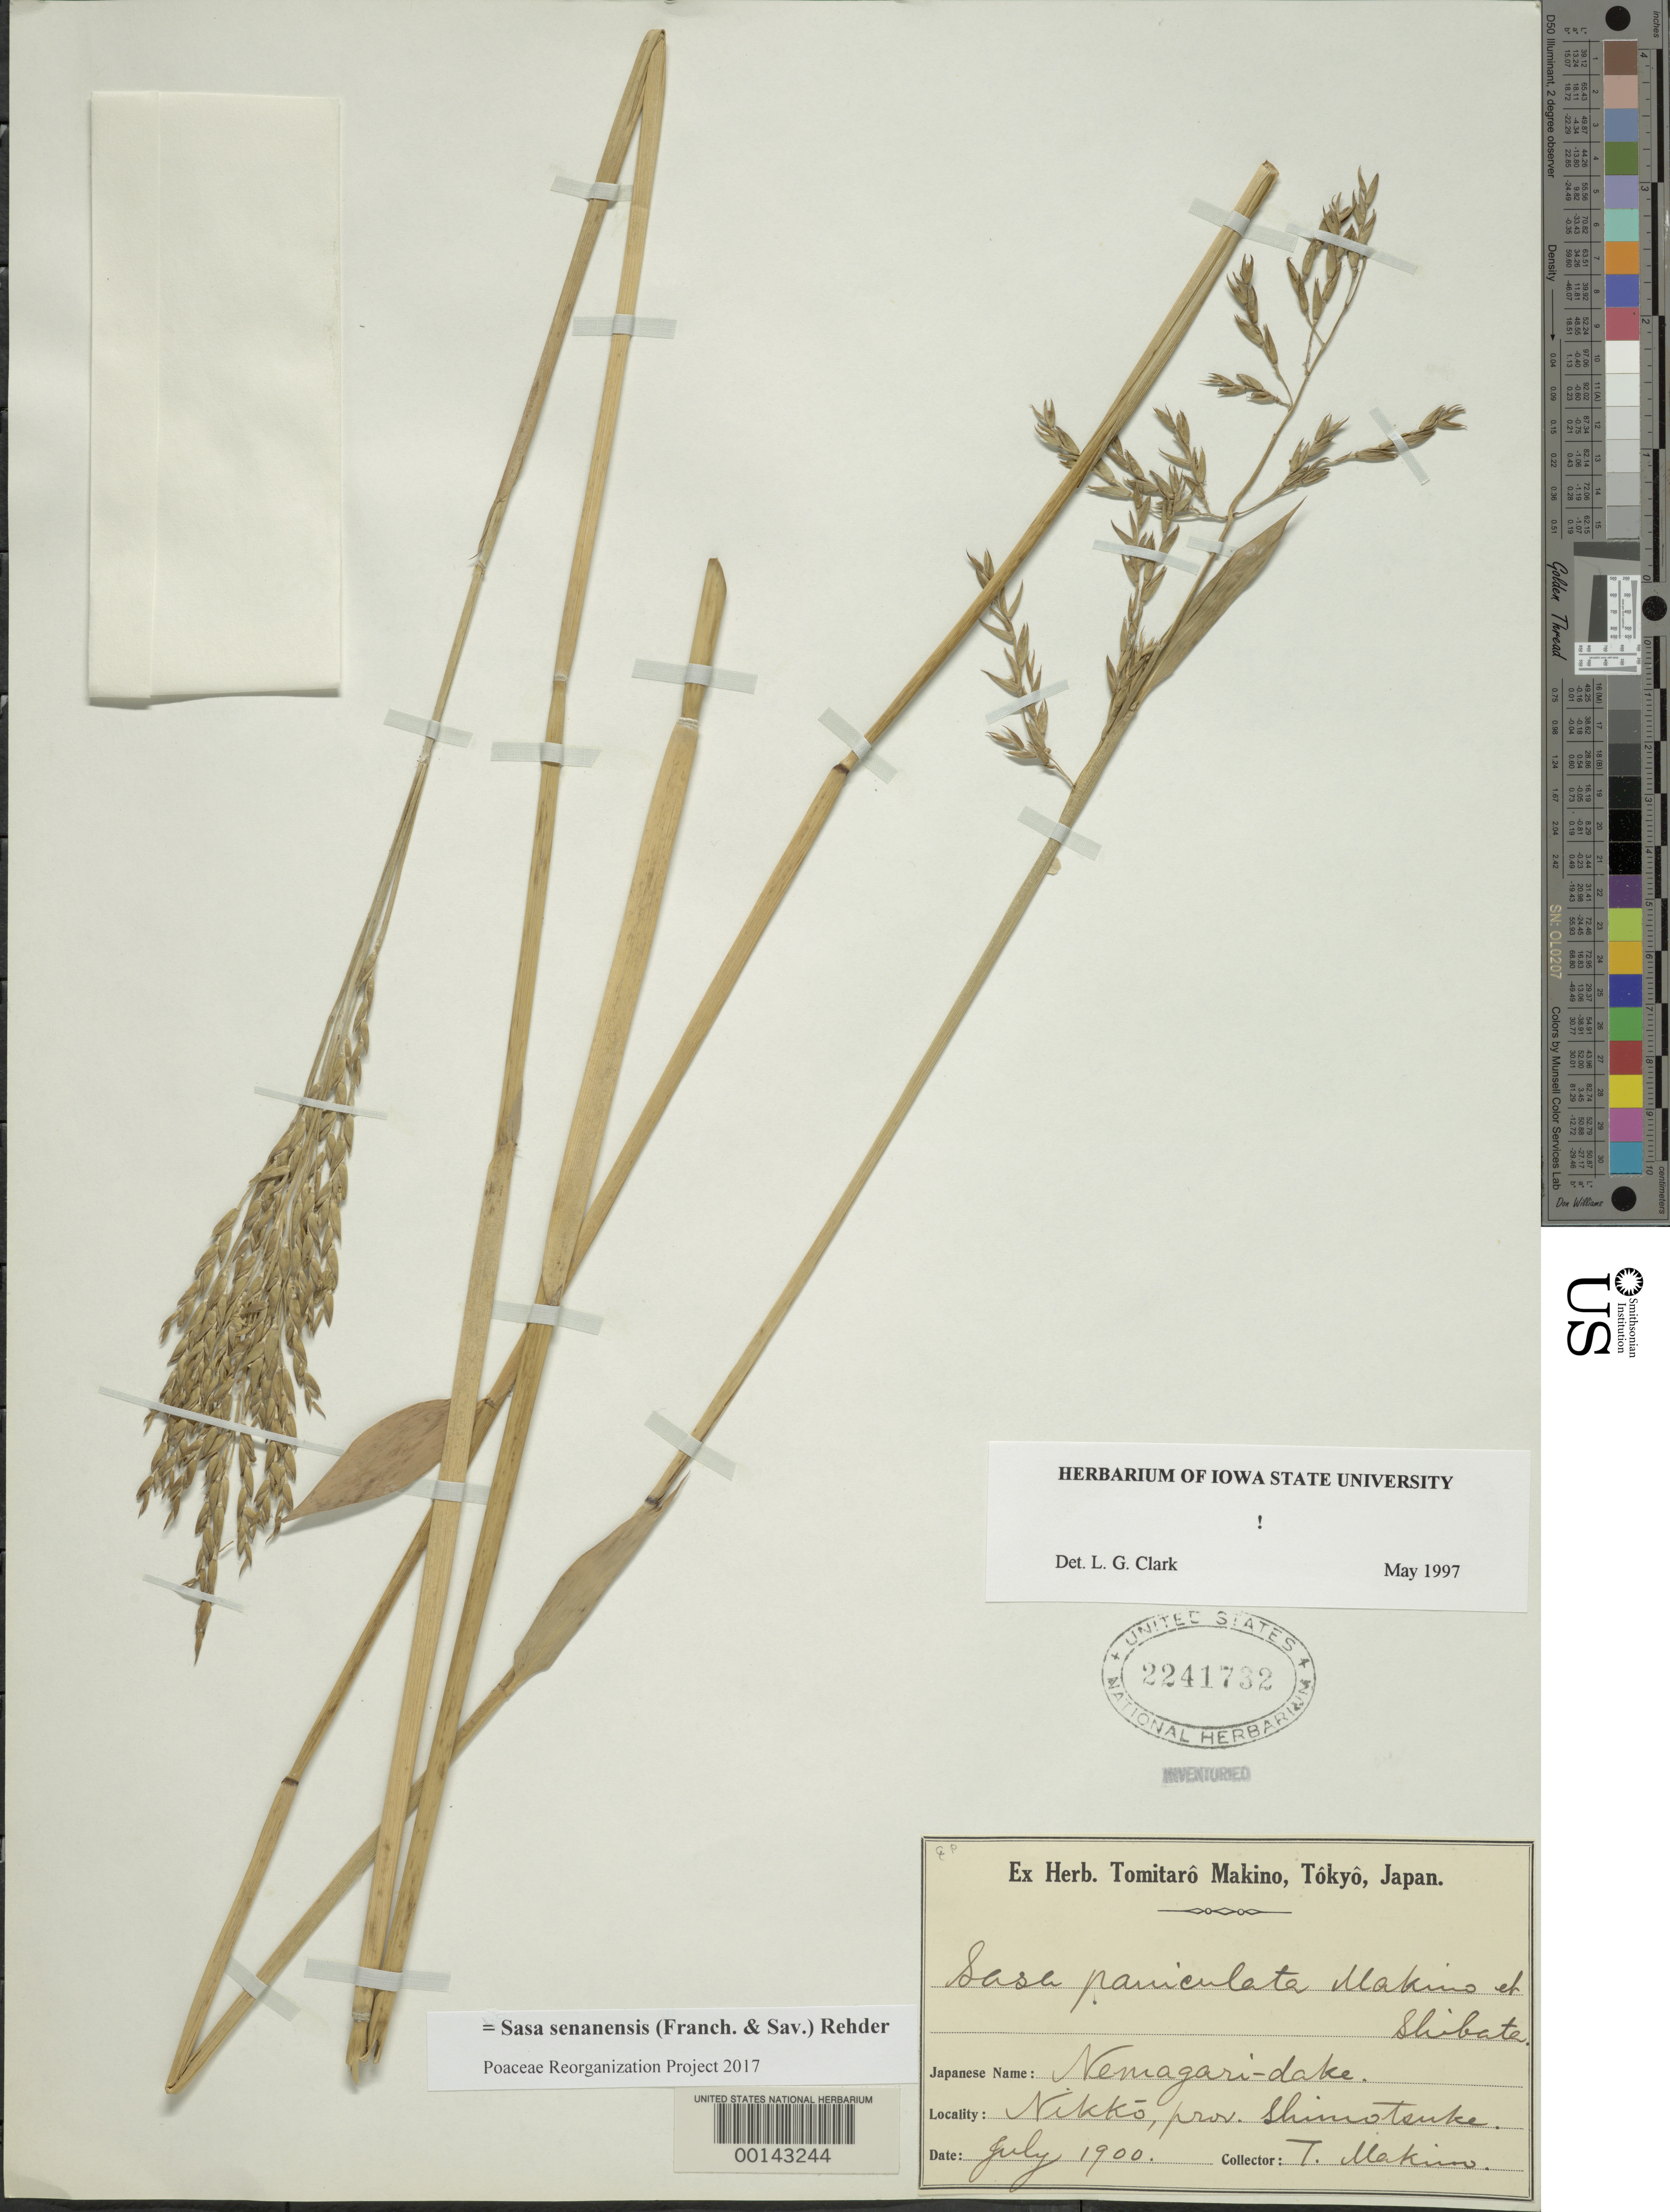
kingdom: Plantae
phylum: Tracheophyta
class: Liliopsida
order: Poales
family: Poaceae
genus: Sasa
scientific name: Sasa senanensis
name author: (Franch. & Sav.) Rehder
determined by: Poaceae Reorganization Project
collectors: T. Makino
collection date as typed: Jul 1900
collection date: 1900-07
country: Japan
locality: Shimotsuke, nikko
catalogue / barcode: US 2241732